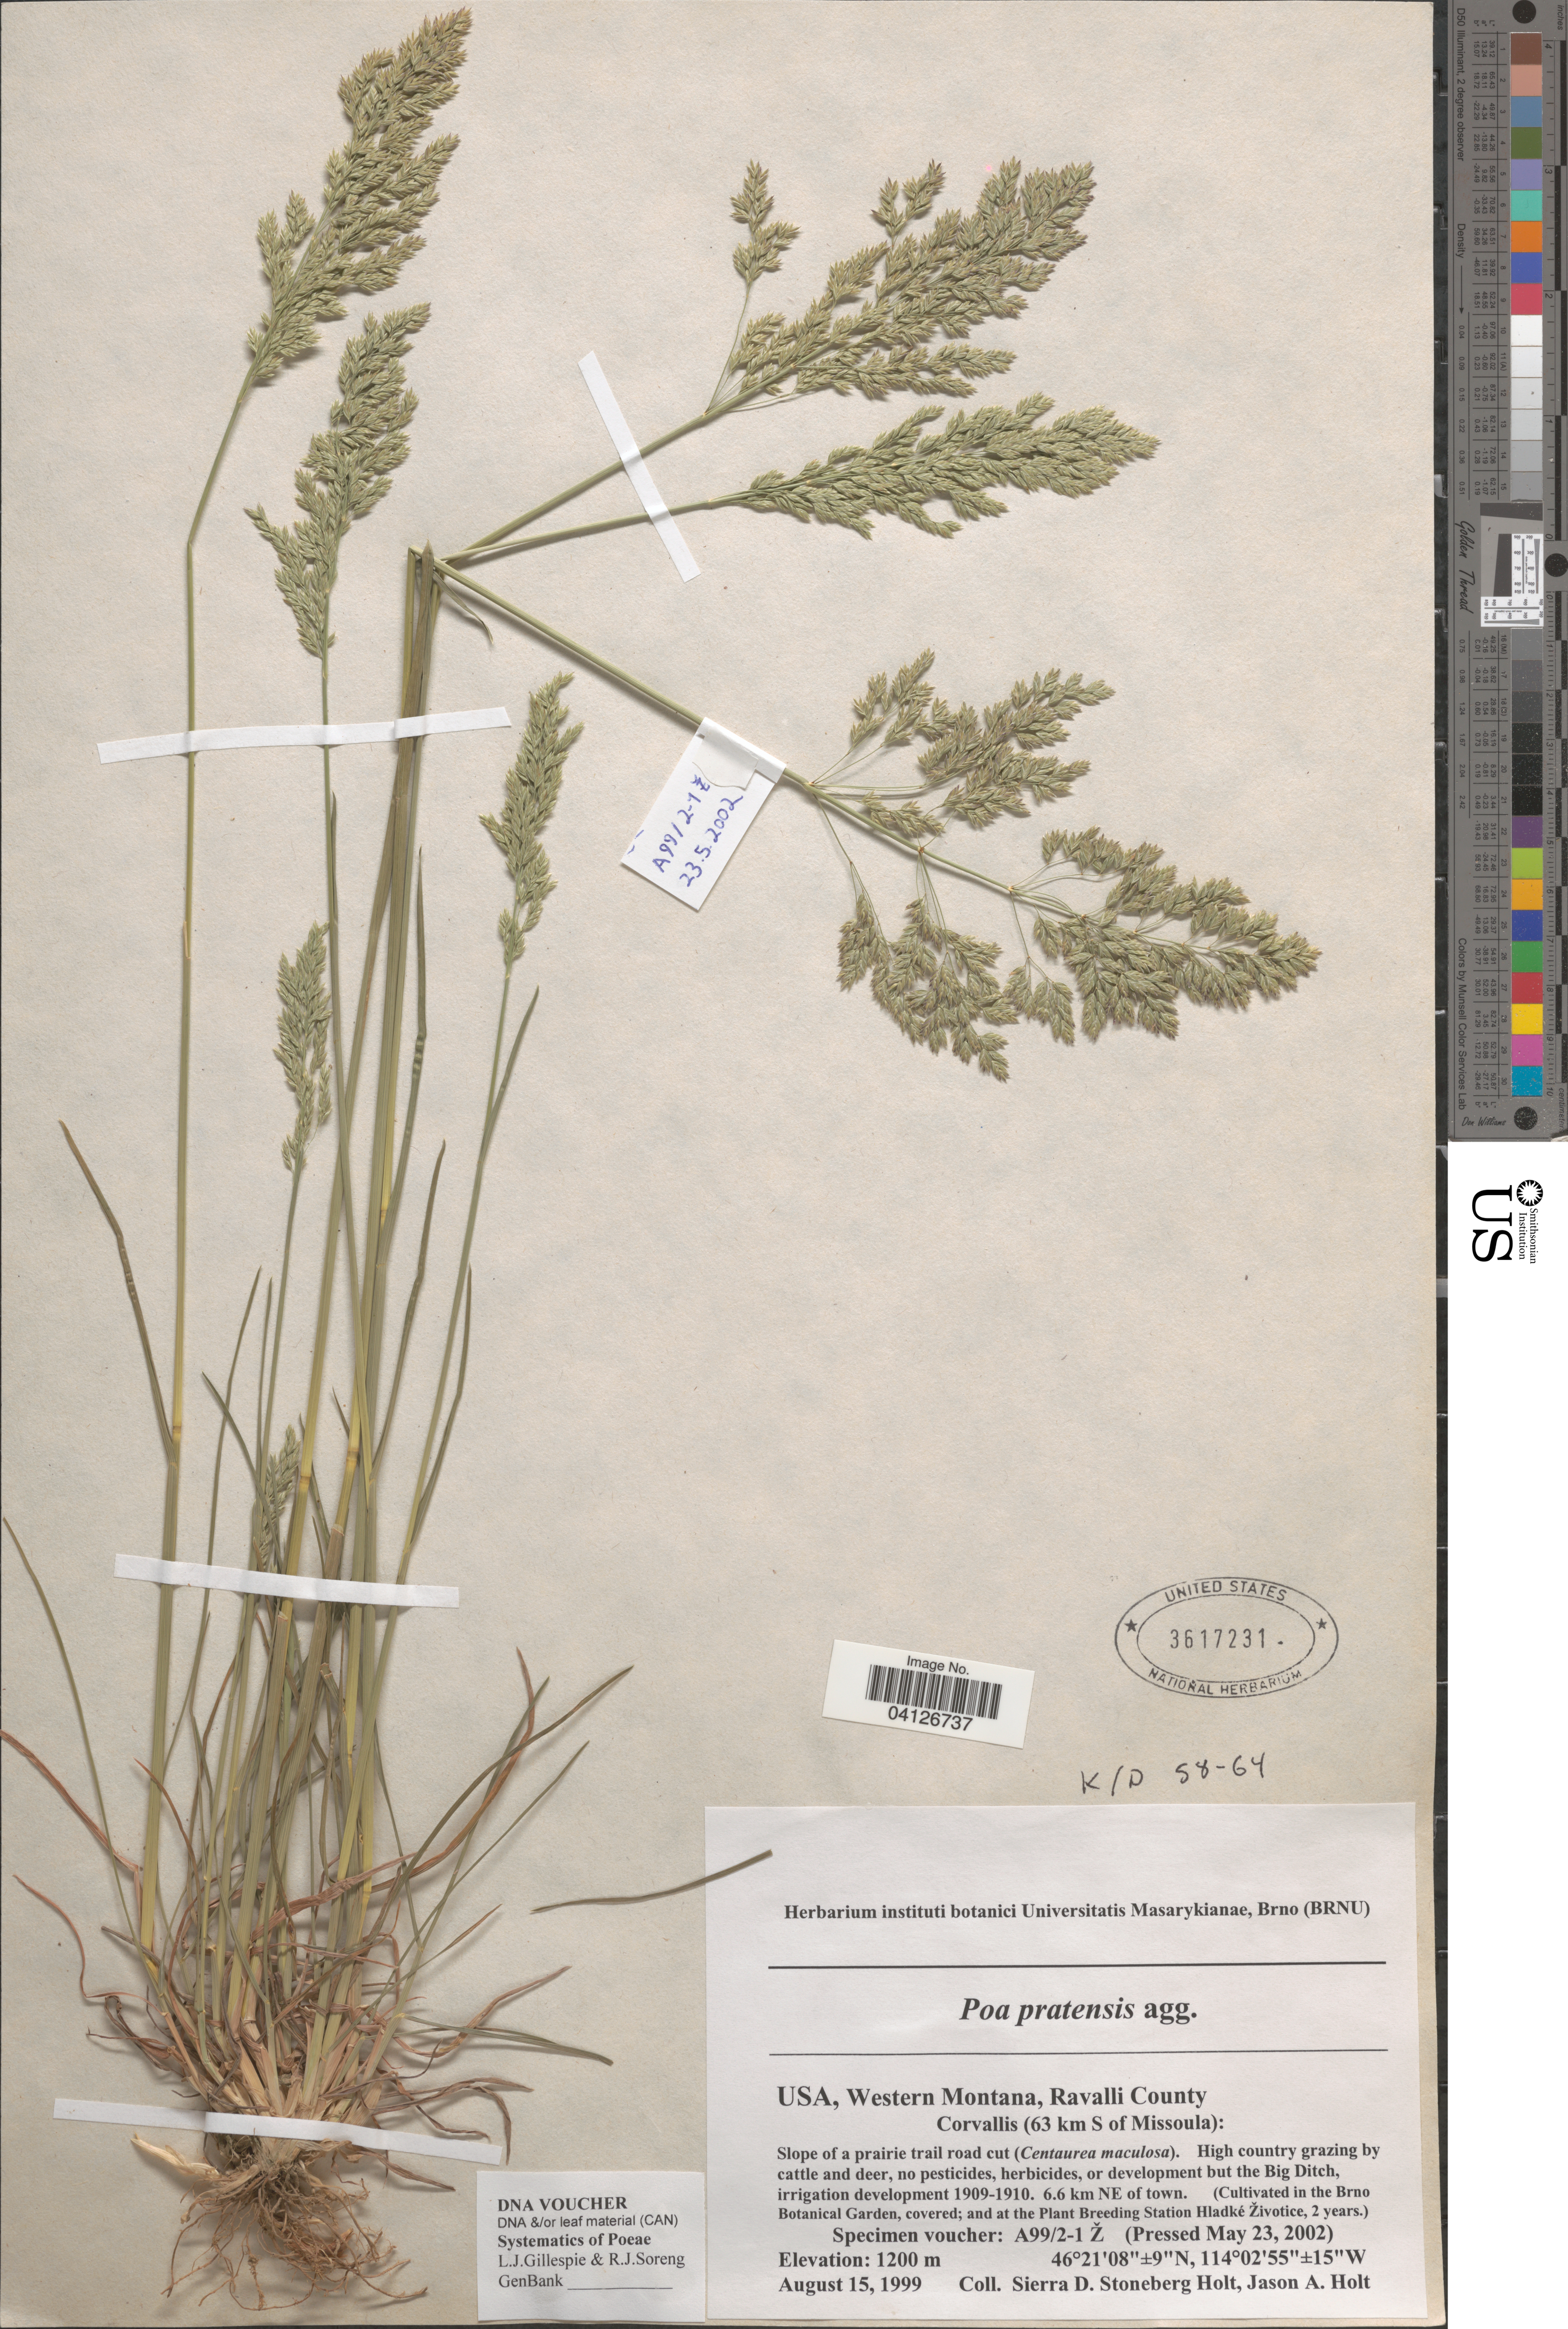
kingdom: Plantae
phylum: Tracheophyta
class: Liliopsida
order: Poales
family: Poaceae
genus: Poa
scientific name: Poa pratensis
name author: L.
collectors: Ex herb. instituti botanici Universitatis Masarykianae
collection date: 2002-05-23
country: Czechia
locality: (Cultivated in the Brno Botanical Garden, covered; and at the Plant Breeding Station Hladké Životice, 2 years.).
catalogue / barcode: US 3617231